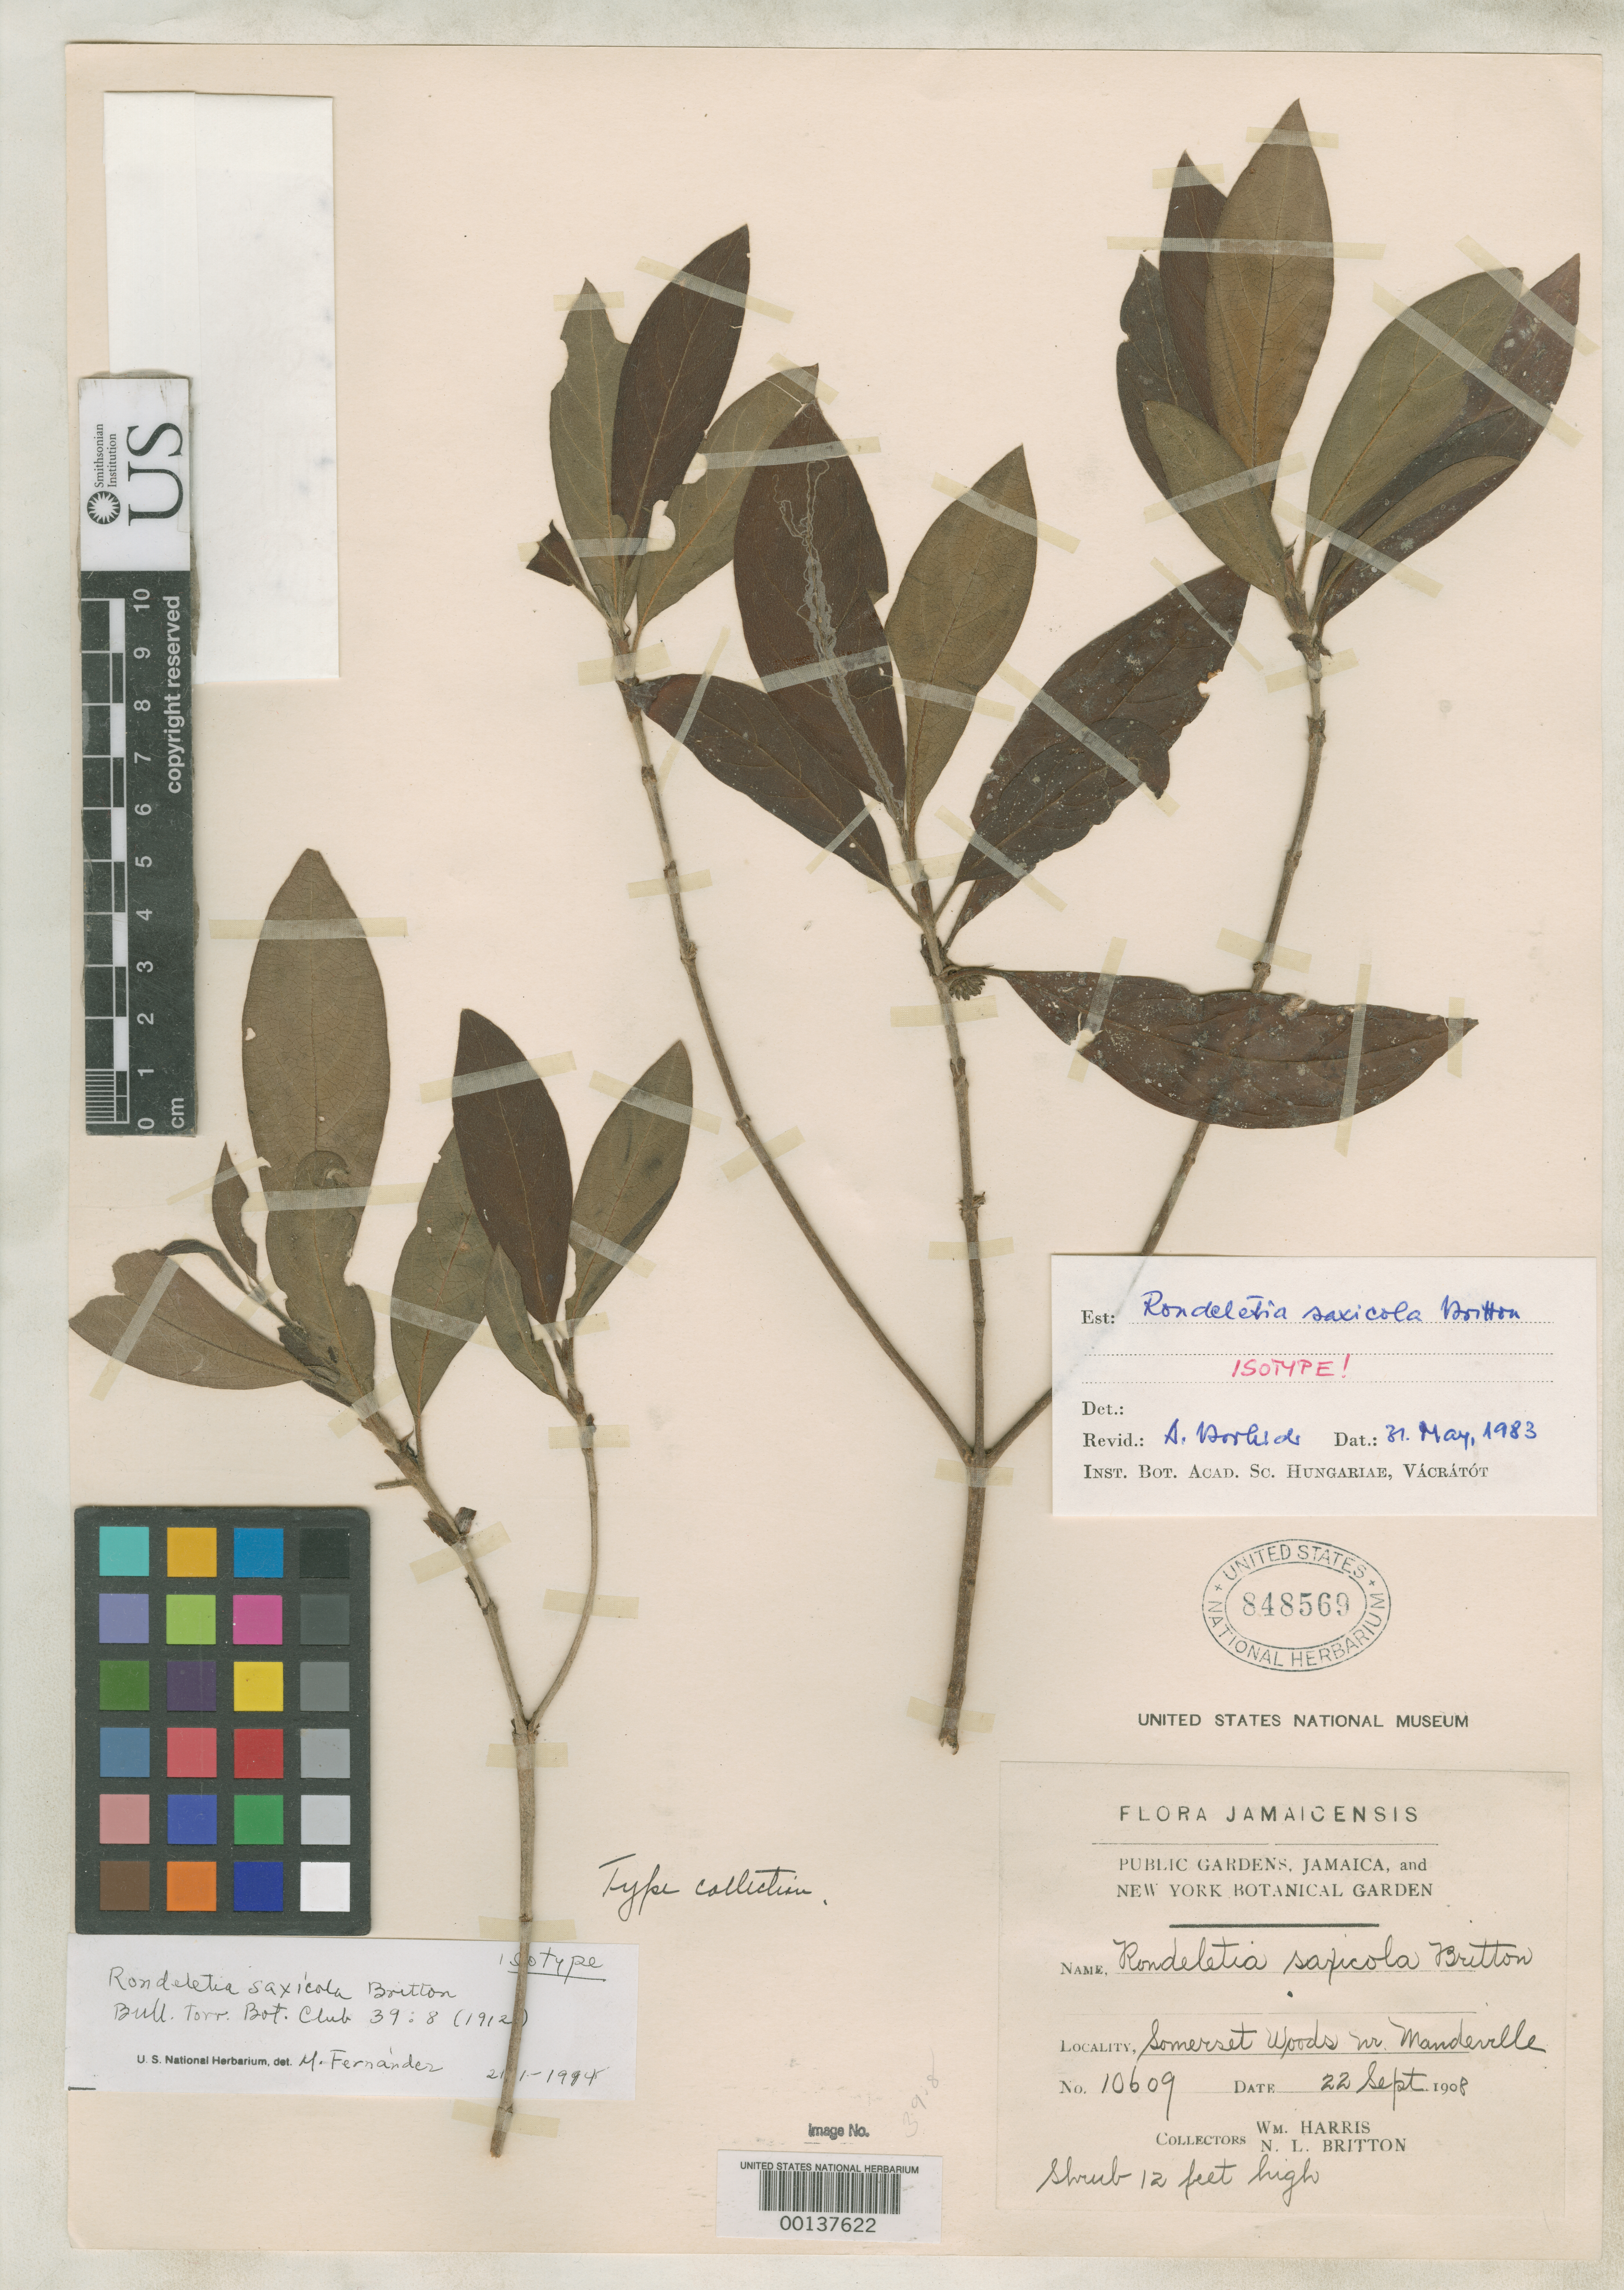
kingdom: Plantae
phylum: Tracheophyta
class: Magnoliopsida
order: Gentianales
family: Rubiaceae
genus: Rondeletia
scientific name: Rondeletia saxicola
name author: Britton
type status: Isotype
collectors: W. H. Harris & N. Britton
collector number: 10609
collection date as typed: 23 Sep 1908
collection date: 1908-09-23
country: Jamaica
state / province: Manchester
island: Greater Antilles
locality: Somerset.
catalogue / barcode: US 848569